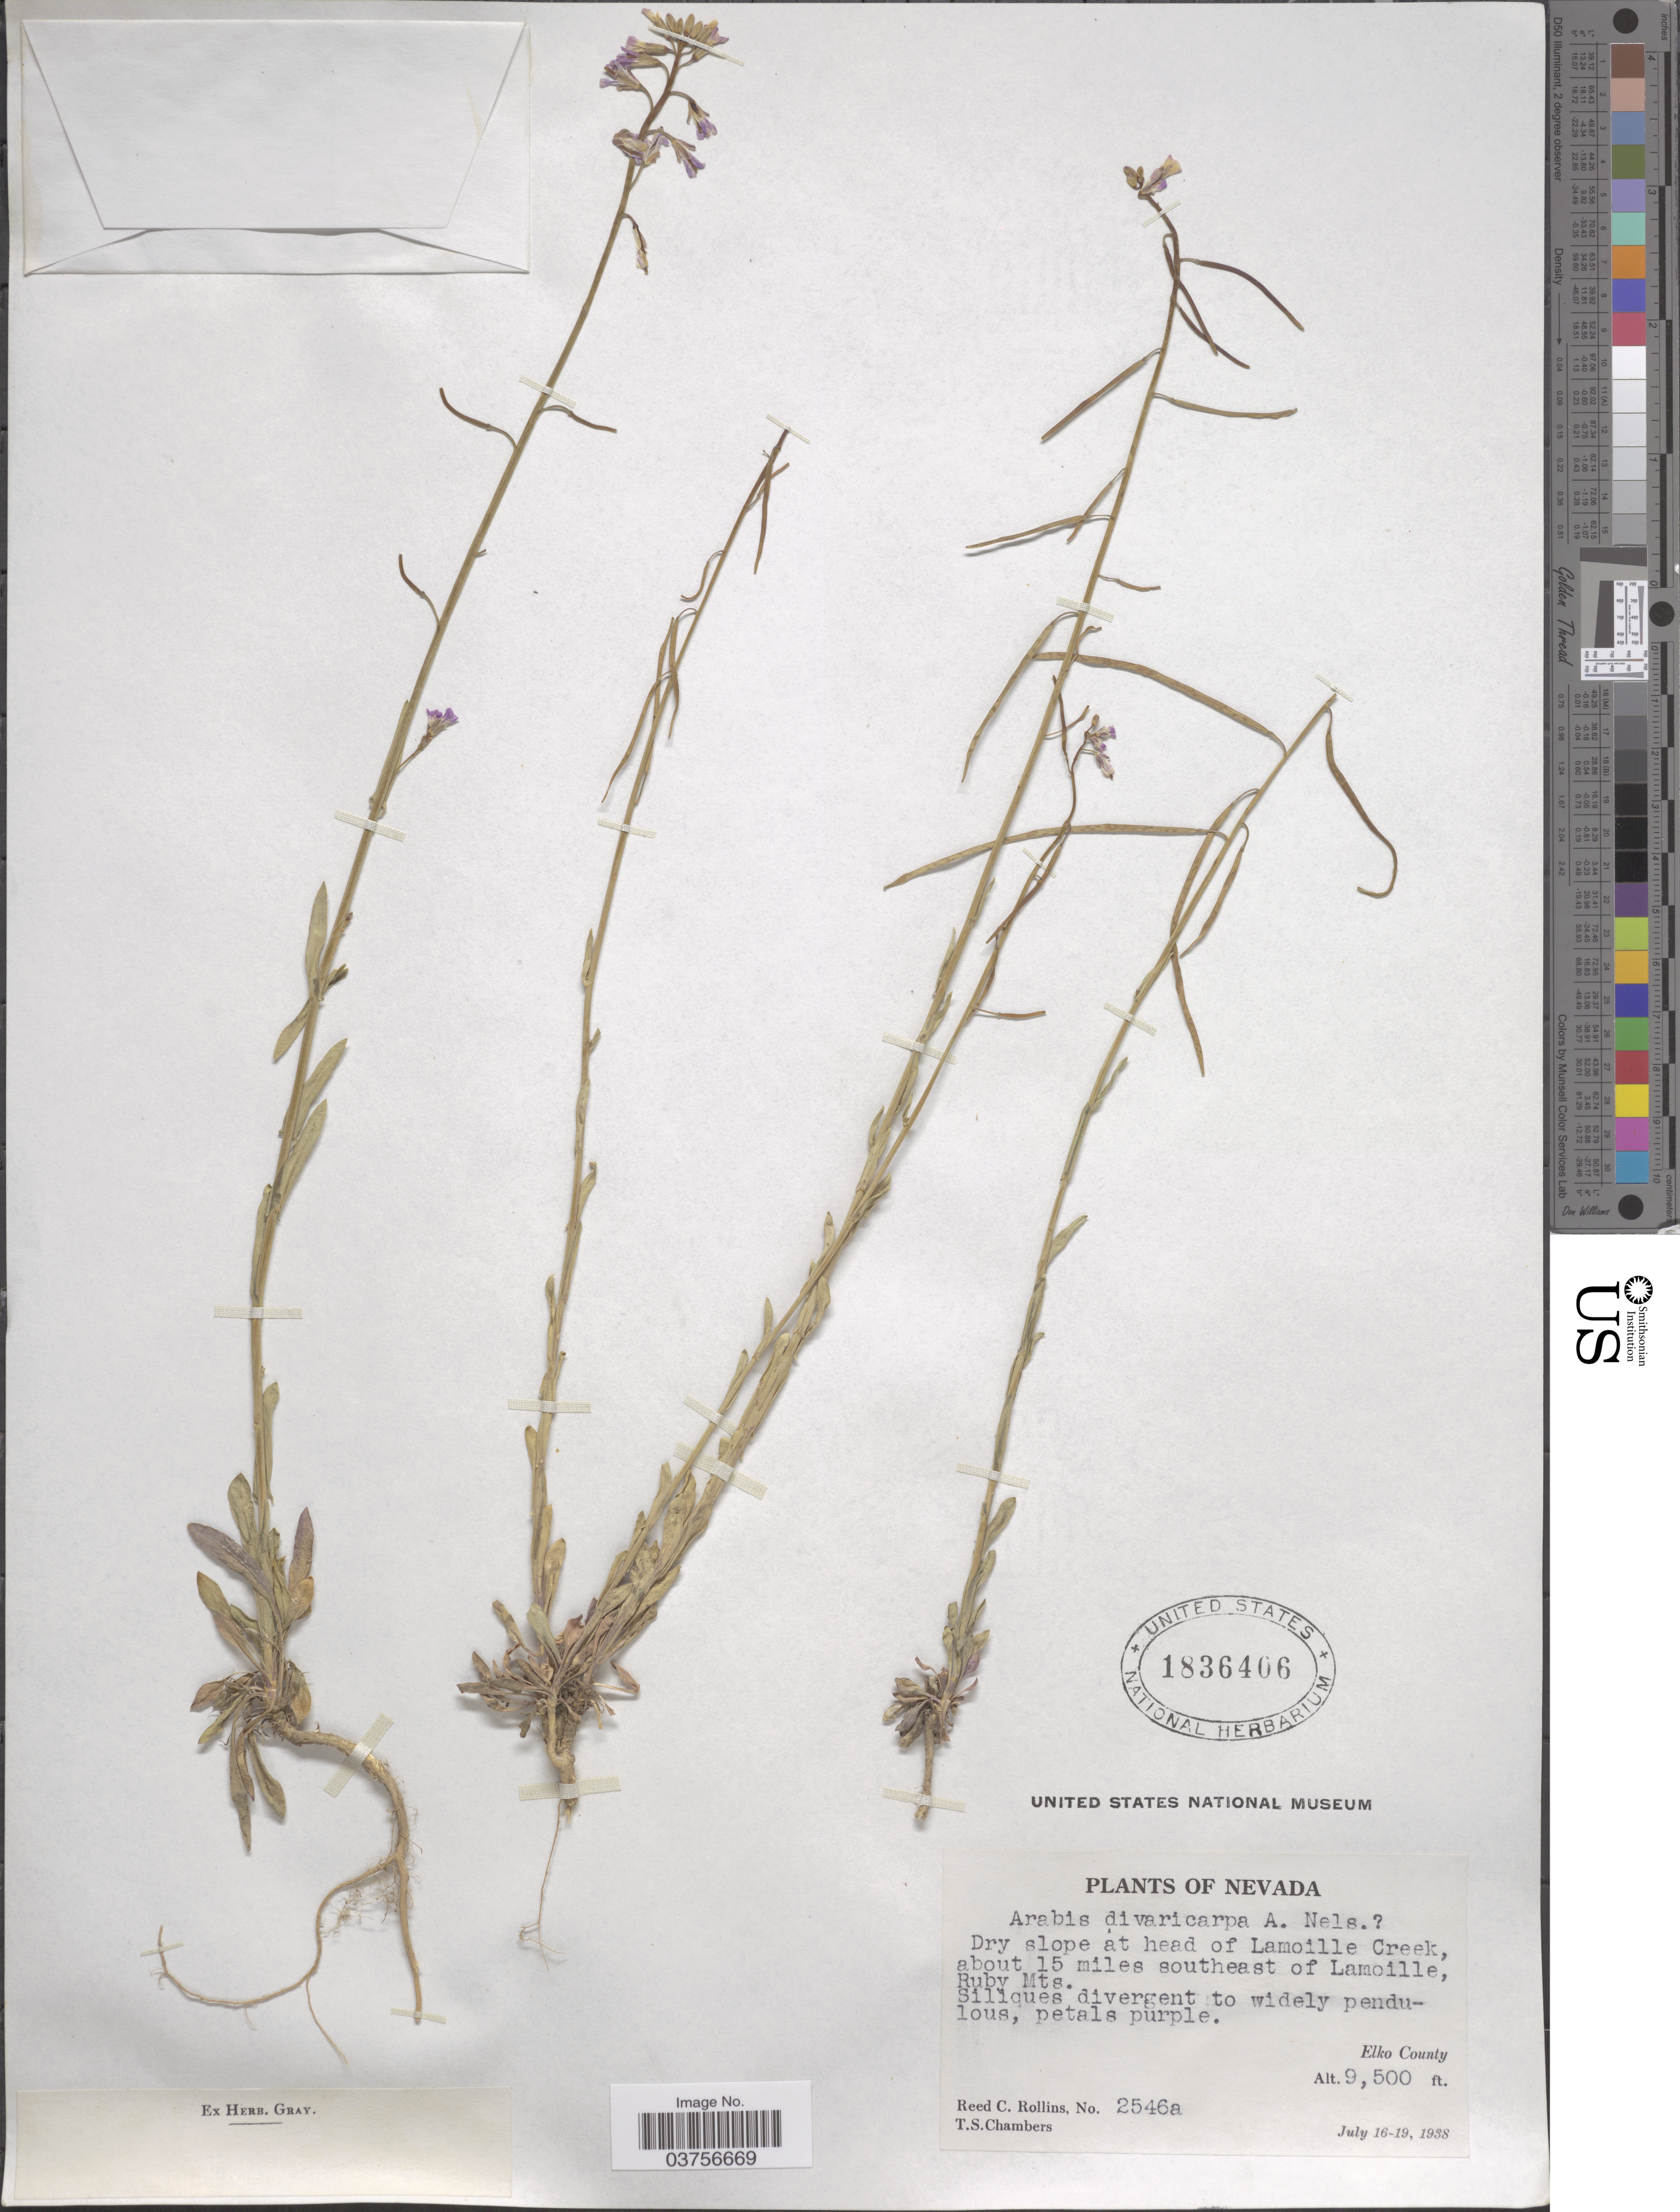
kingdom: Plantae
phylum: Tracheophyta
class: Magnoliopsida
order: Brassicales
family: Brassicaceae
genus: Arabis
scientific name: Arabis divaricarpa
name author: A. Nelson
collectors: R. C. Rollins & T. Chambers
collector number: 2546a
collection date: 1938-07-16/1938-07-19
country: United States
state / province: Nevada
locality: Dry slope at head of Lamoille Creek, about 15 miles southeast of Lamoille, Ruby Mts. Elko County.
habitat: dry slope at head of creek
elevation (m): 2896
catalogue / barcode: US 1836406